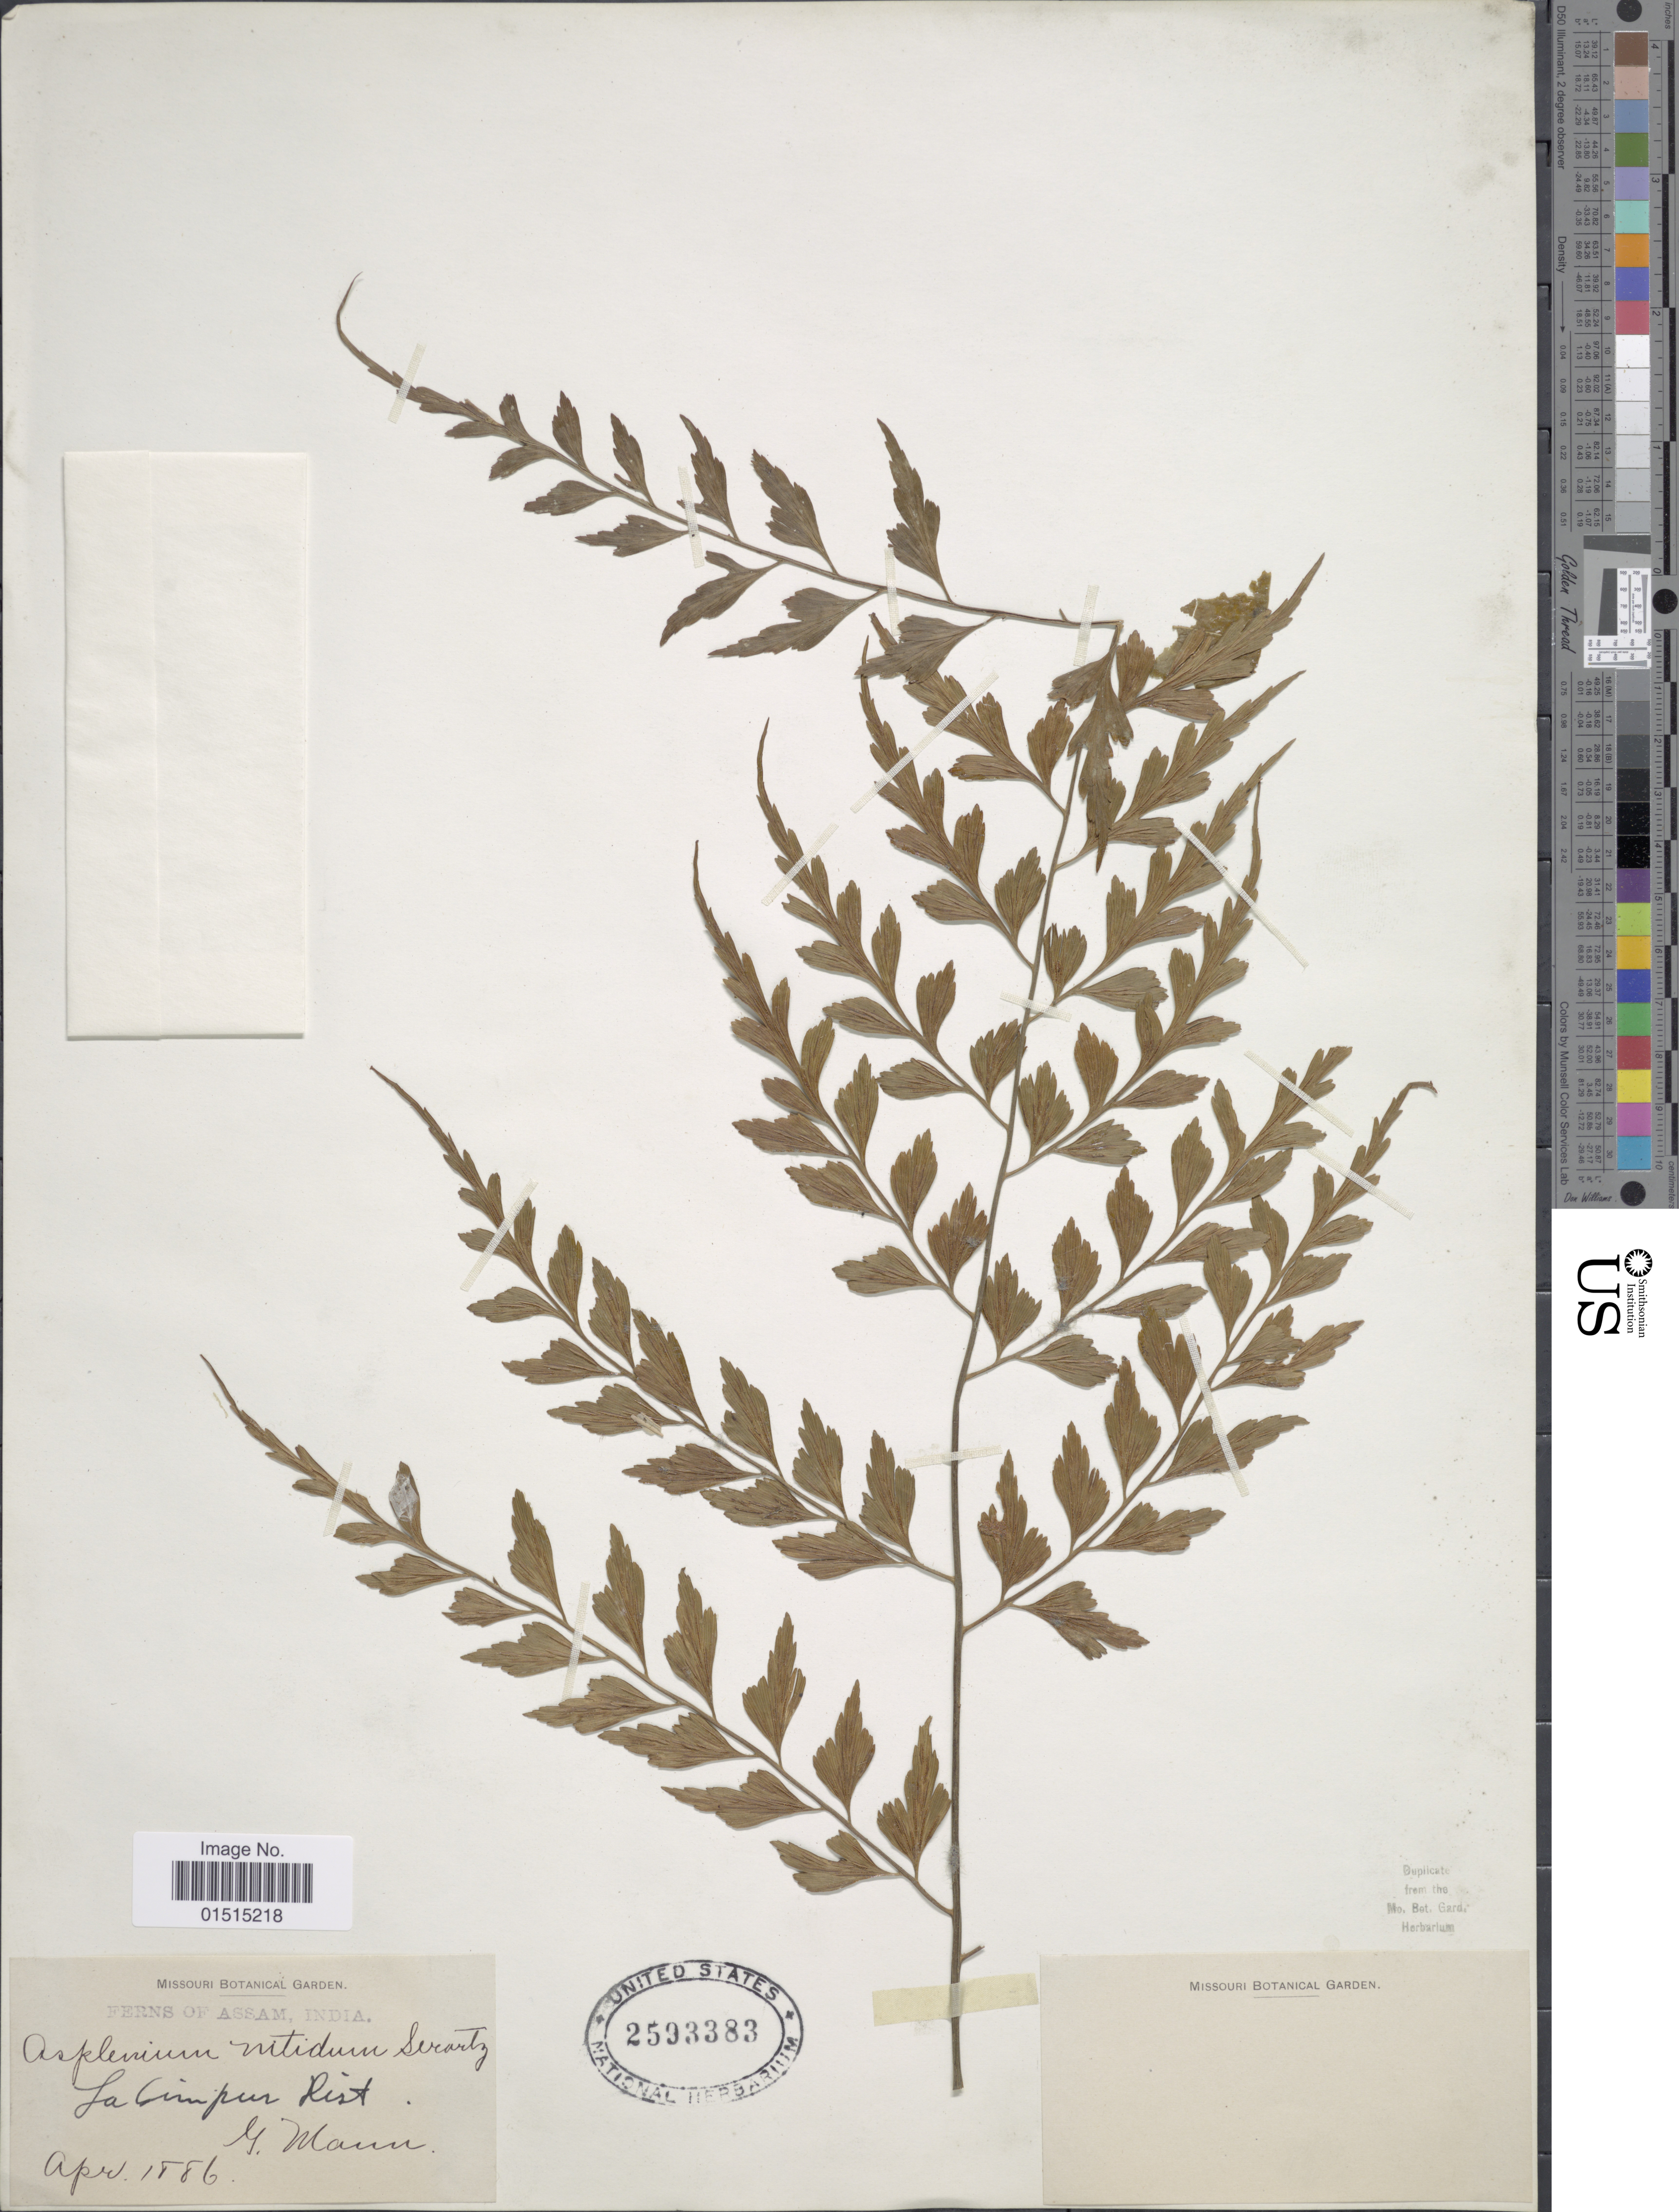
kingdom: Plantae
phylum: Tracheophyta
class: Polypodiopsida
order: Polypodiales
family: Aspleniaceae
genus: Asplenium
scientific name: Asplenium nitidum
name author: Sw.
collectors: G. Mann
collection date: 1886-04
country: India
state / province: Assam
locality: La Ainpur Rist.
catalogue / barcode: US 2593383